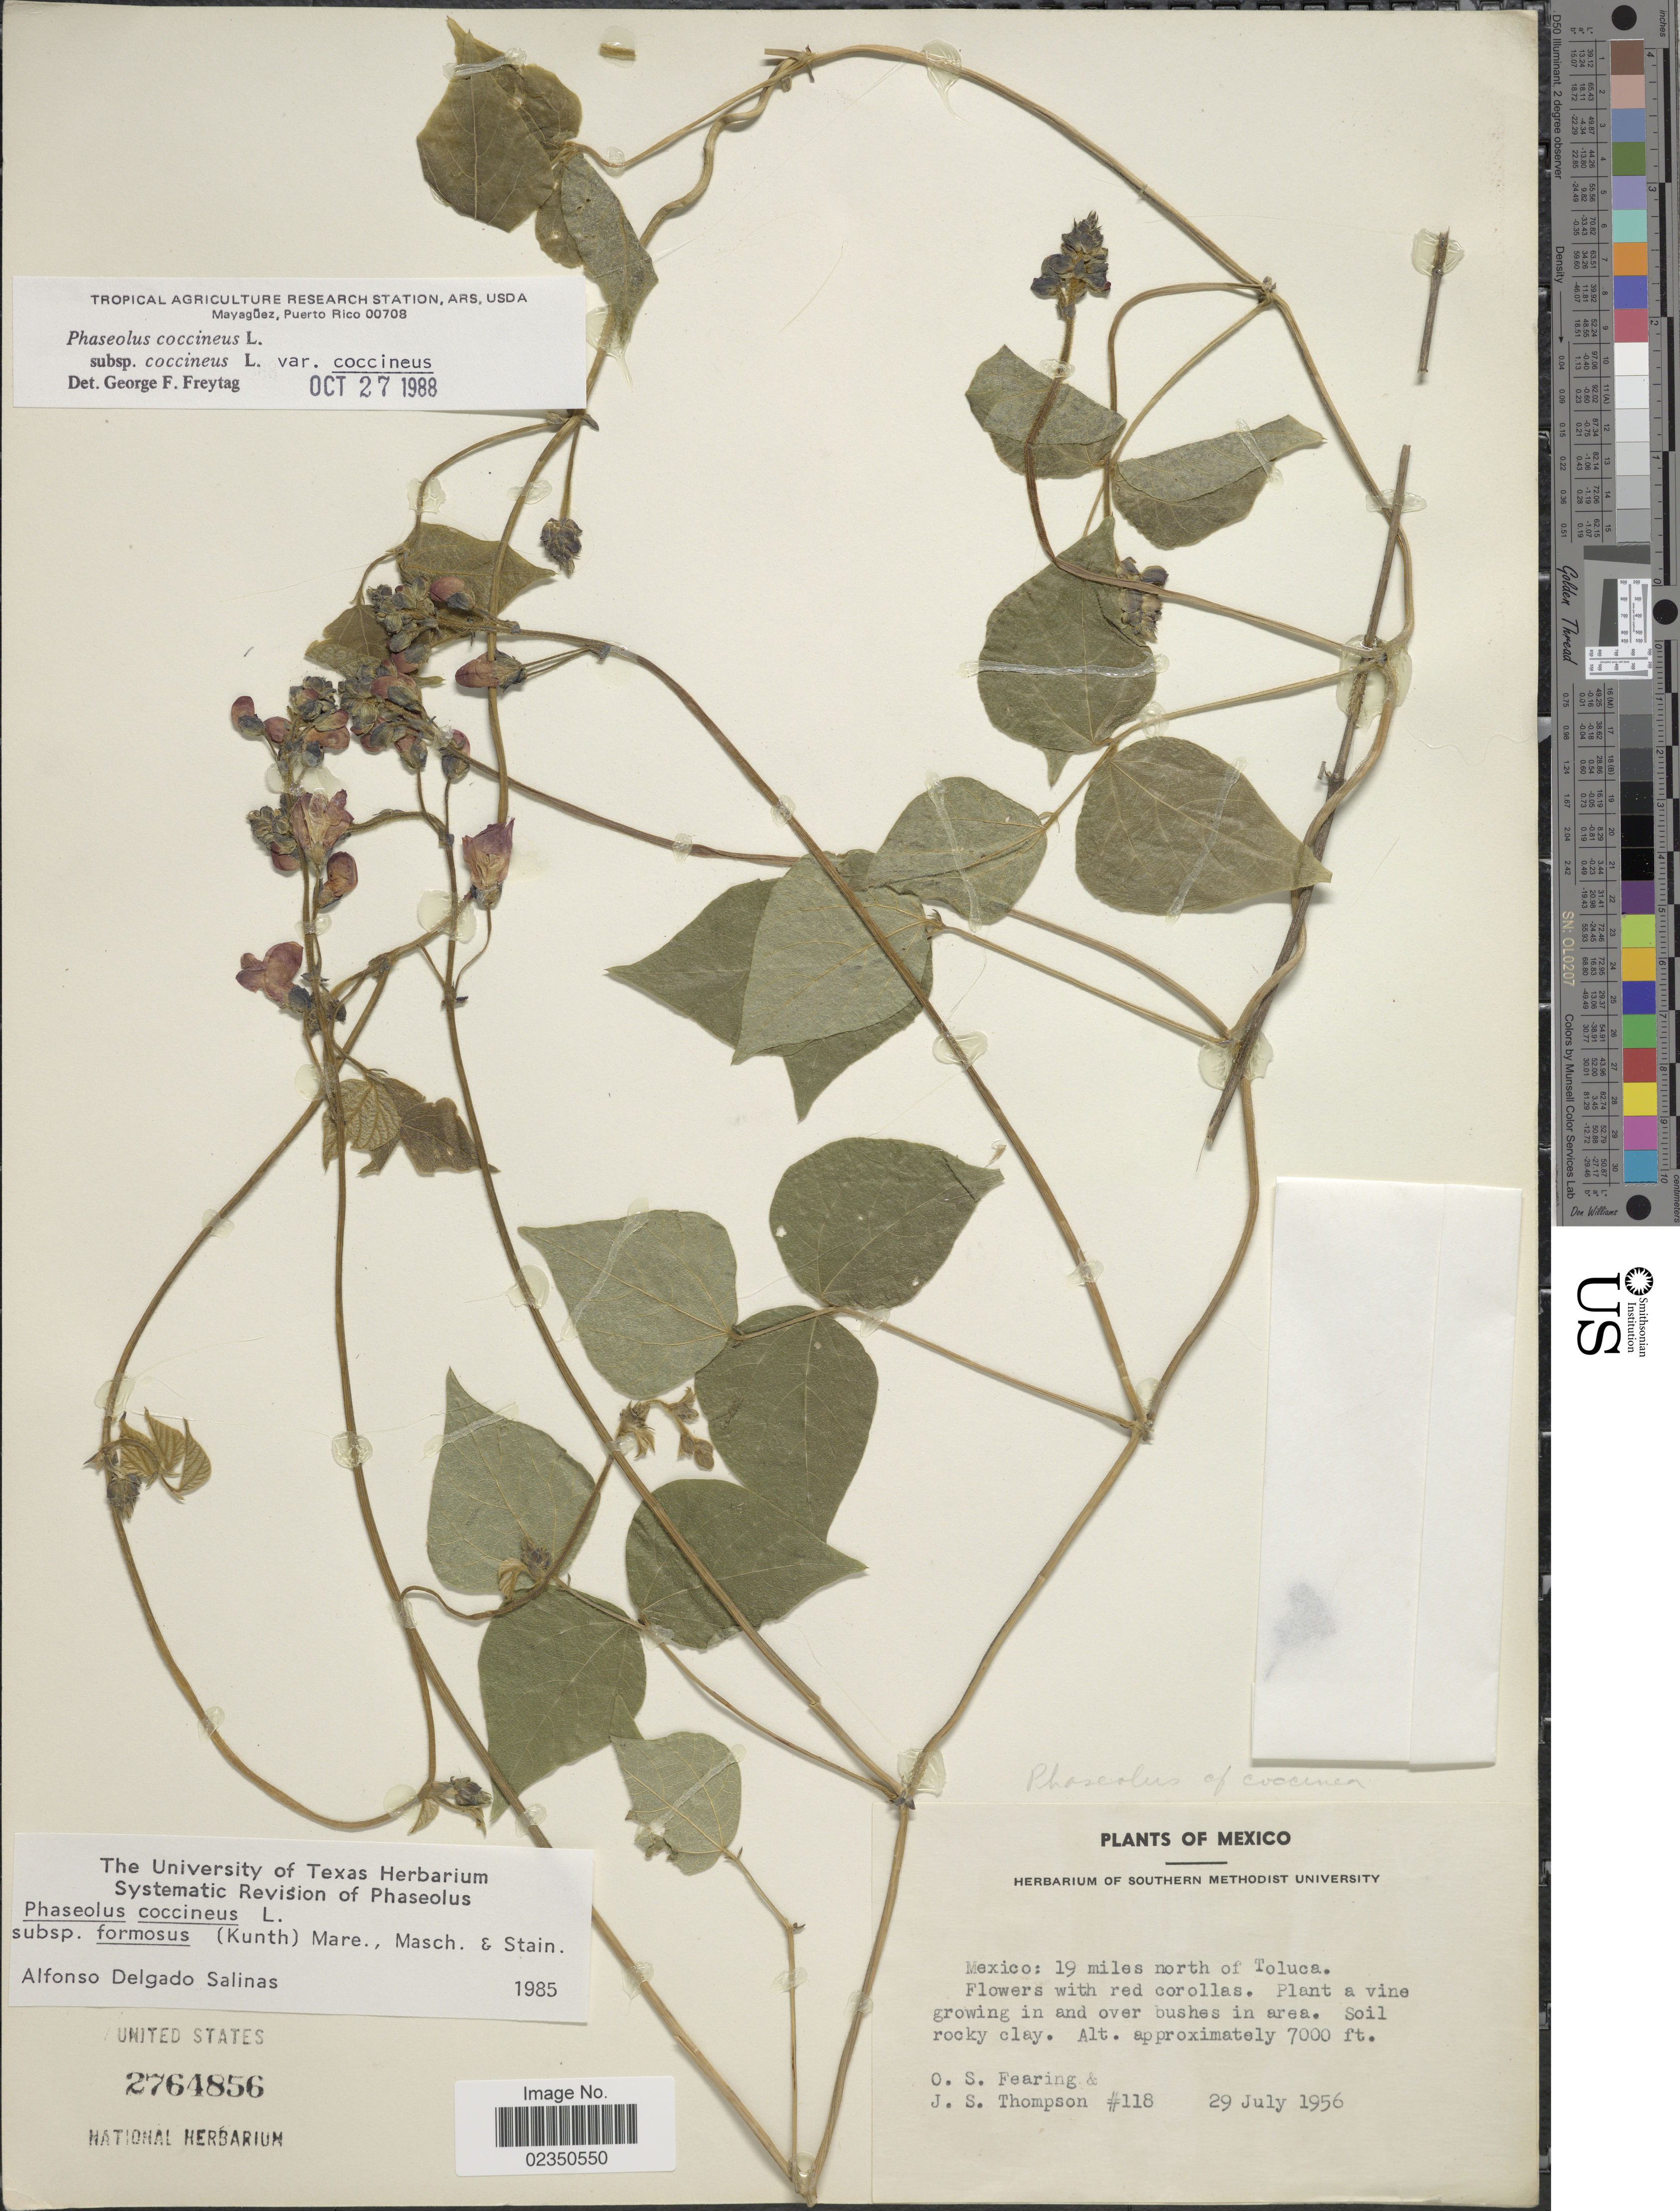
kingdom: Plantae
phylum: Tracheophyta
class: Magnoliopsida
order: Fabales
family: Fabaceae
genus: Phaseolus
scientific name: Phaseolus coccineus var. coccineus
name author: L.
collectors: O. S. Fearing & J. S. Thompson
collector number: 118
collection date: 1956-07-29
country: Mexico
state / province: México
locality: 19 miles north of Toluca.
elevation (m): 2134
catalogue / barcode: US 2764856